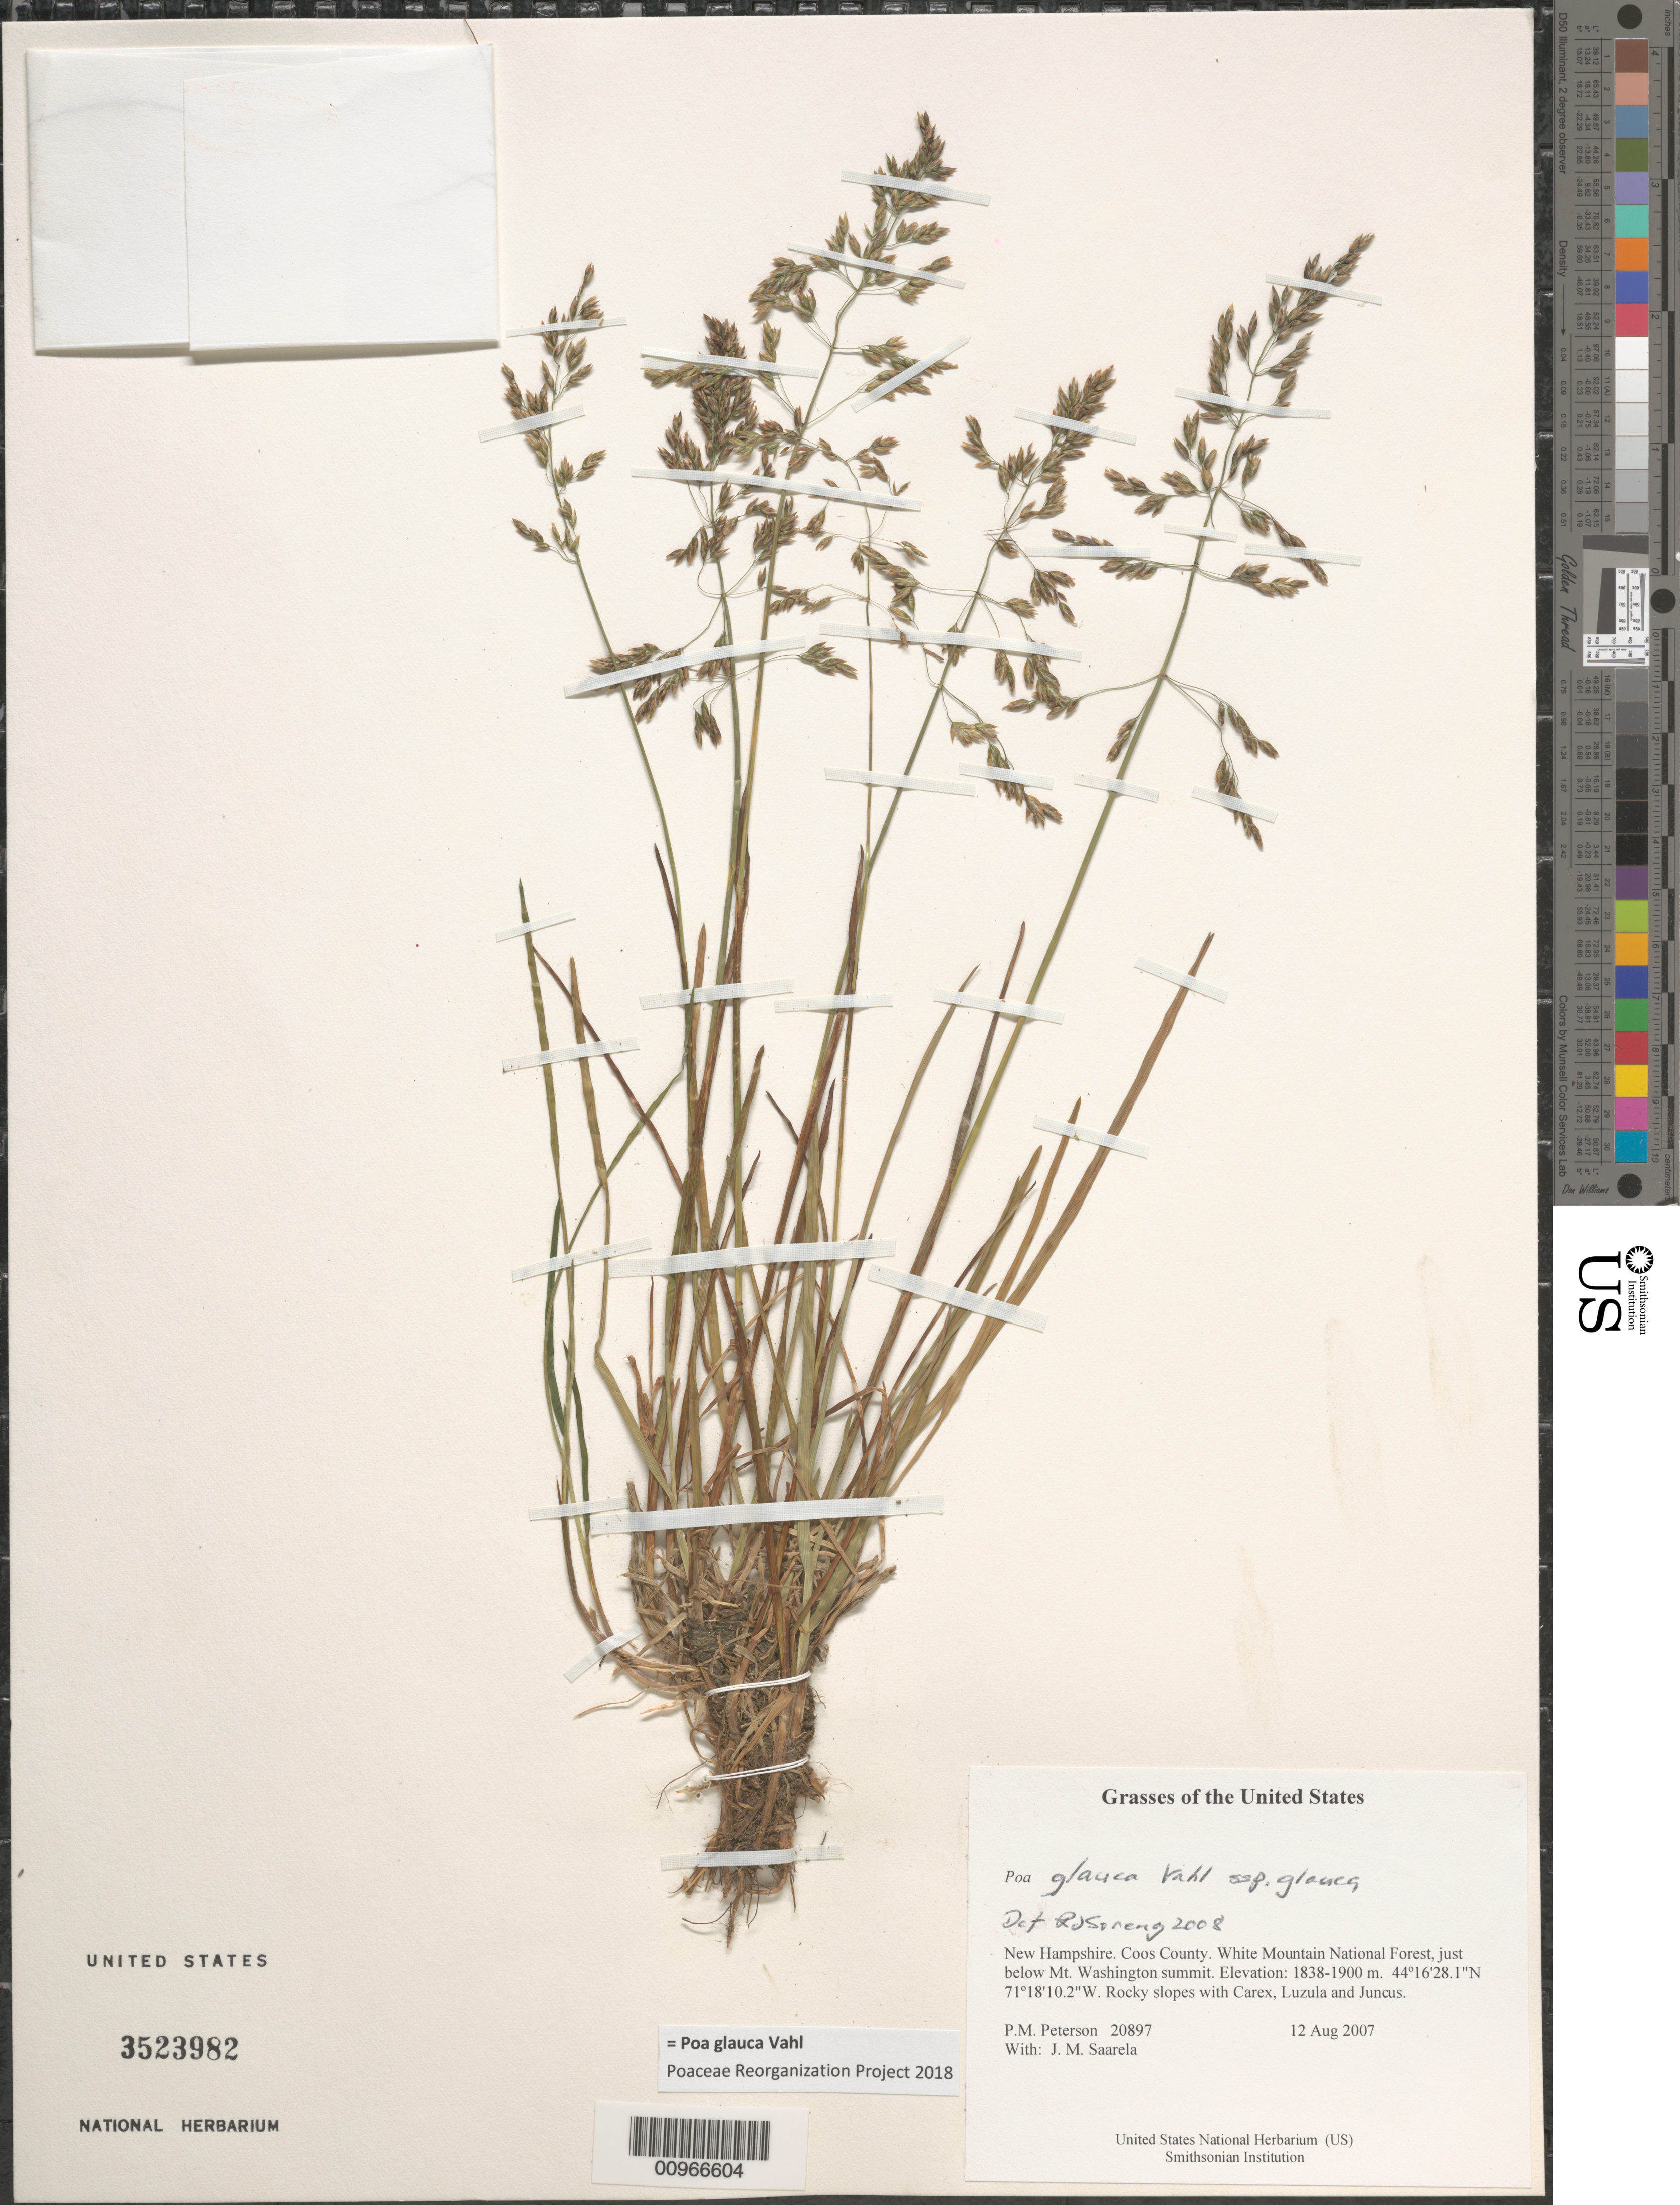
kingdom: Plantae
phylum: Tracheophyta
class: Liliopsida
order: Poales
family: Poaceae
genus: Poa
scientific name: Poa glauca subsp. glauca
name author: Vahl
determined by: Soreng, Robert J., Research Associate (BOT), Smithsonian Institution - National Museum of Natural History (UNITED STATES)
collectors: P. M. Peterson & J. Saarela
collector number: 20897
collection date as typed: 12 Aug 2007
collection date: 2007-08-12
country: United States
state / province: New Hampshire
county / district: Coos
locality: White Mountain National Forest, just below Mt. Washington summit.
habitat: Rocky slopes with Carex, Luzula and Juncus.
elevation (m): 1838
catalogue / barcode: US 3523982